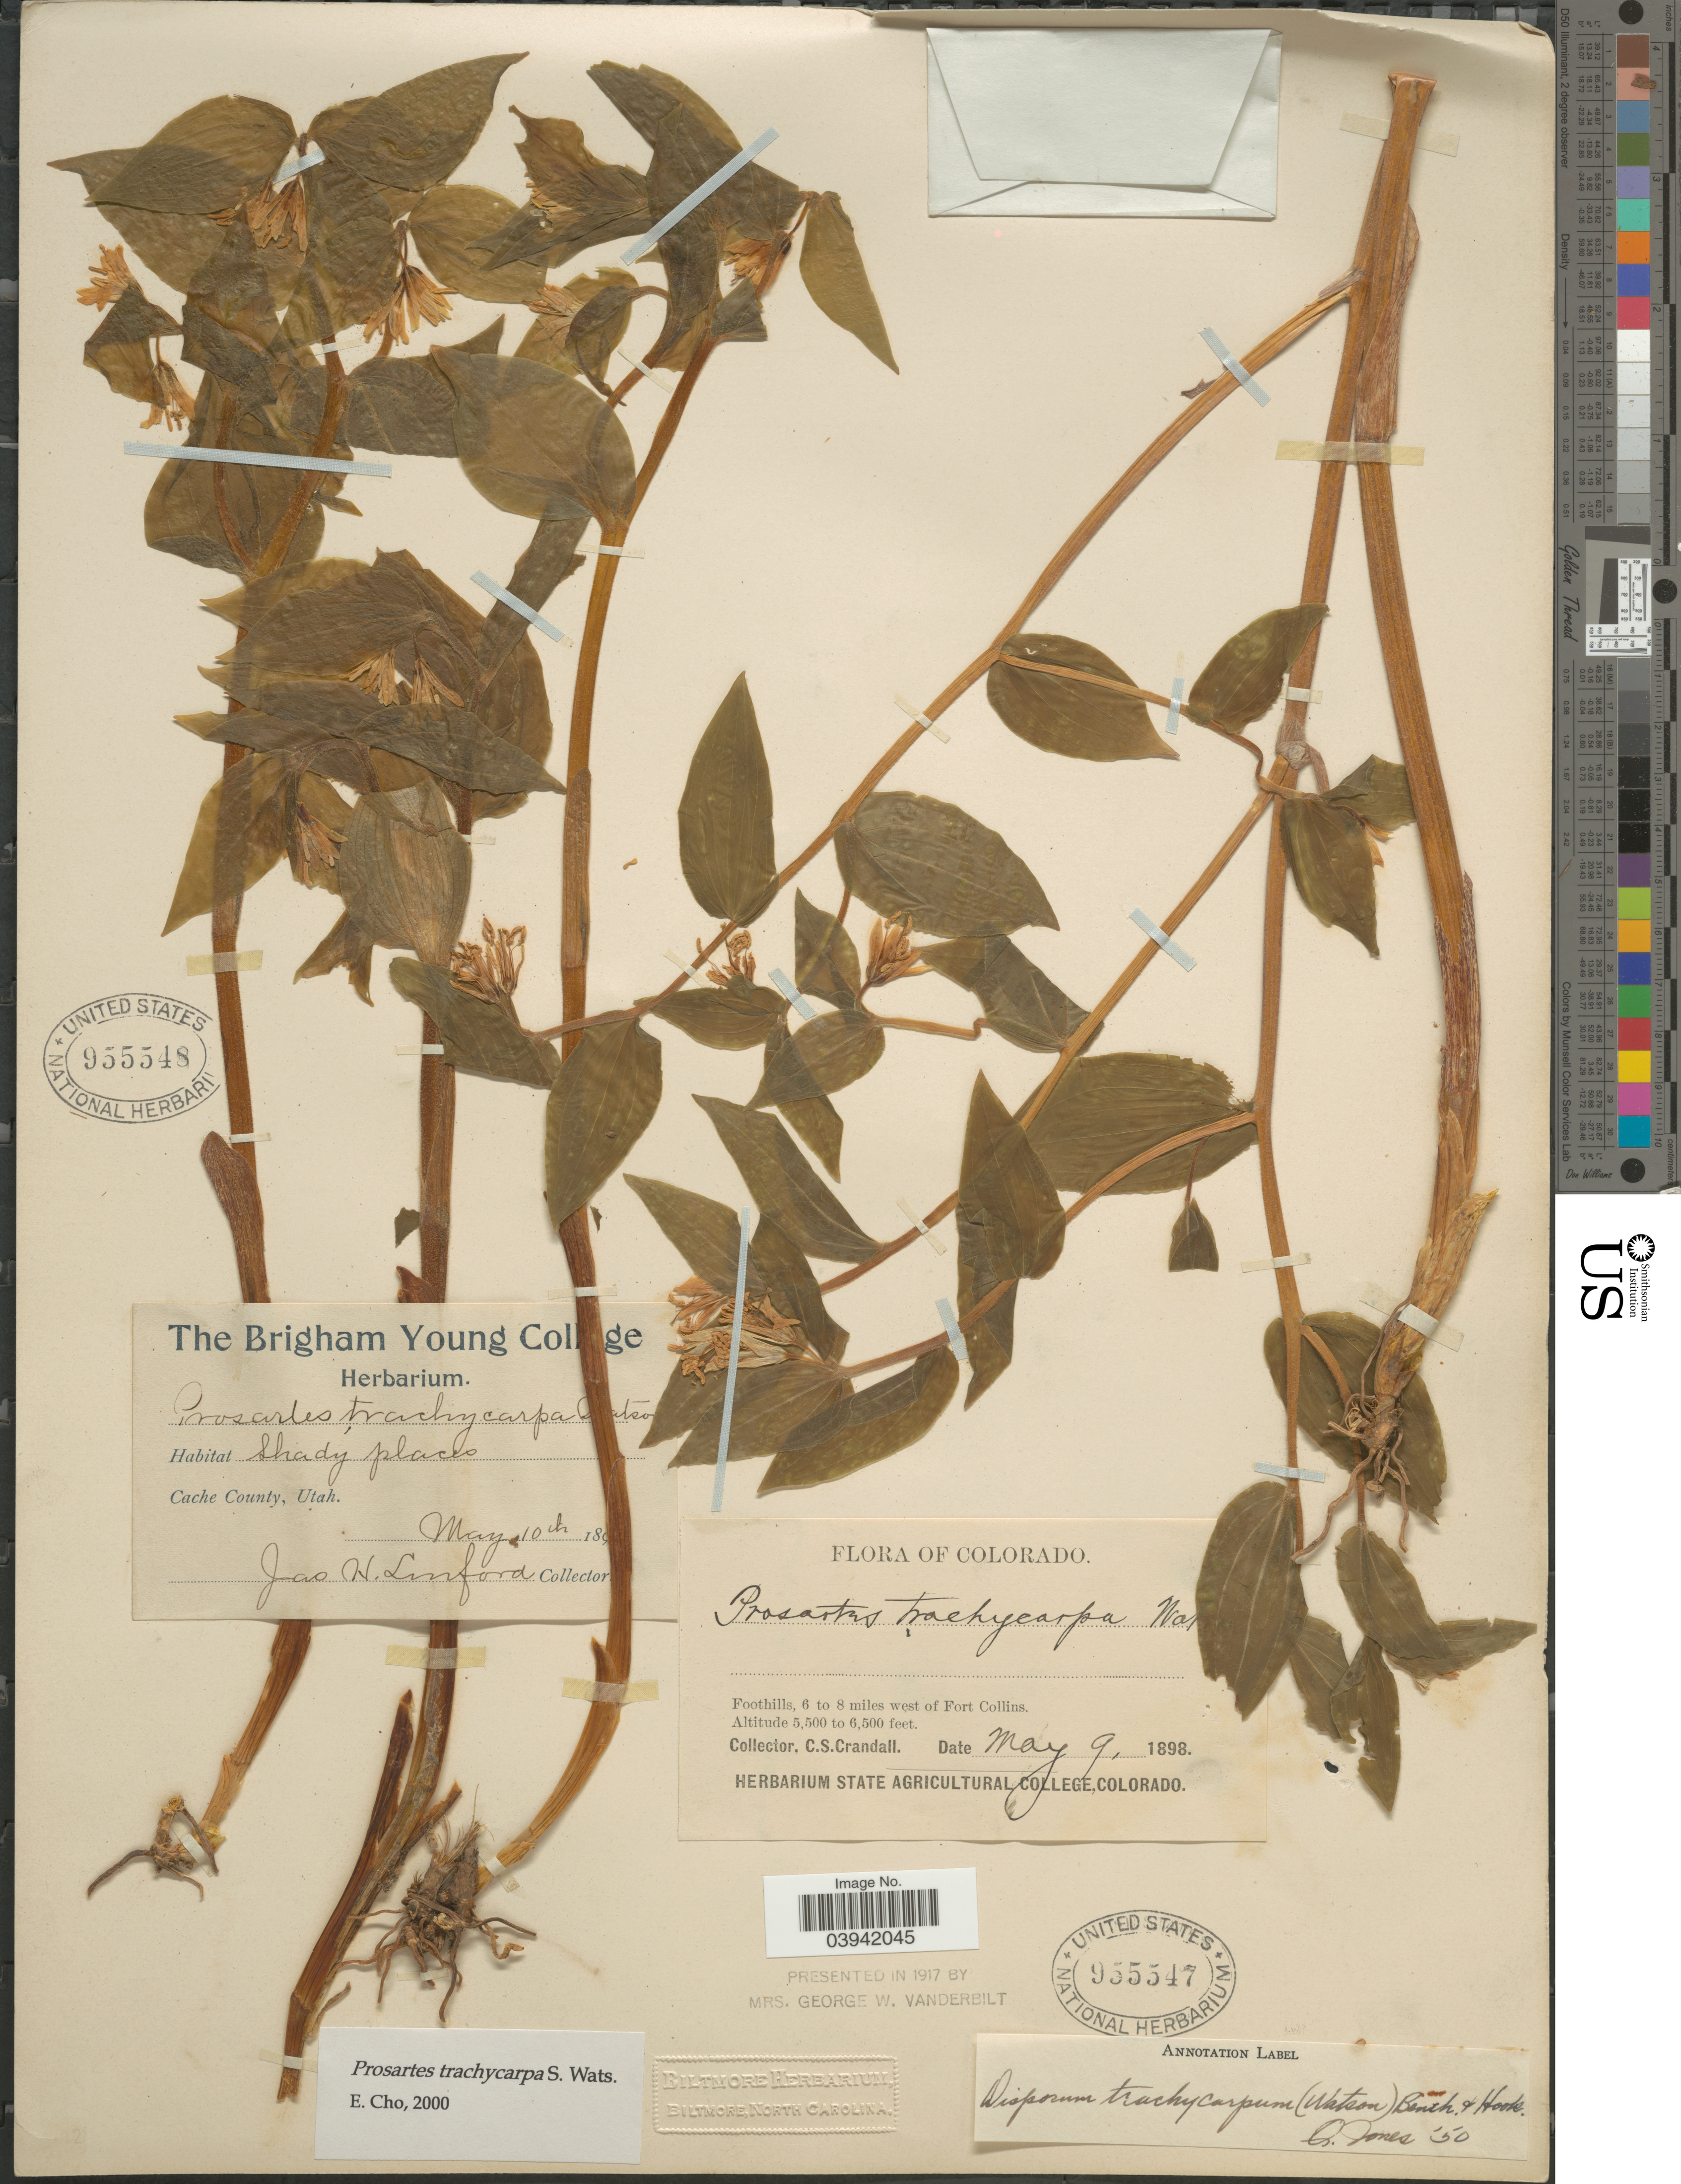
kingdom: Plantae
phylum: Tracheophyta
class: Liliopsida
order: Liliales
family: Liliaceae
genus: Prosartes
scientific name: Prosartes trachycarpa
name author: S. Watson in C. King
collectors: J. Linford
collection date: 1890-05-10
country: United States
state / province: Utah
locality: Cache County.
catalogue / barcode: US 955548